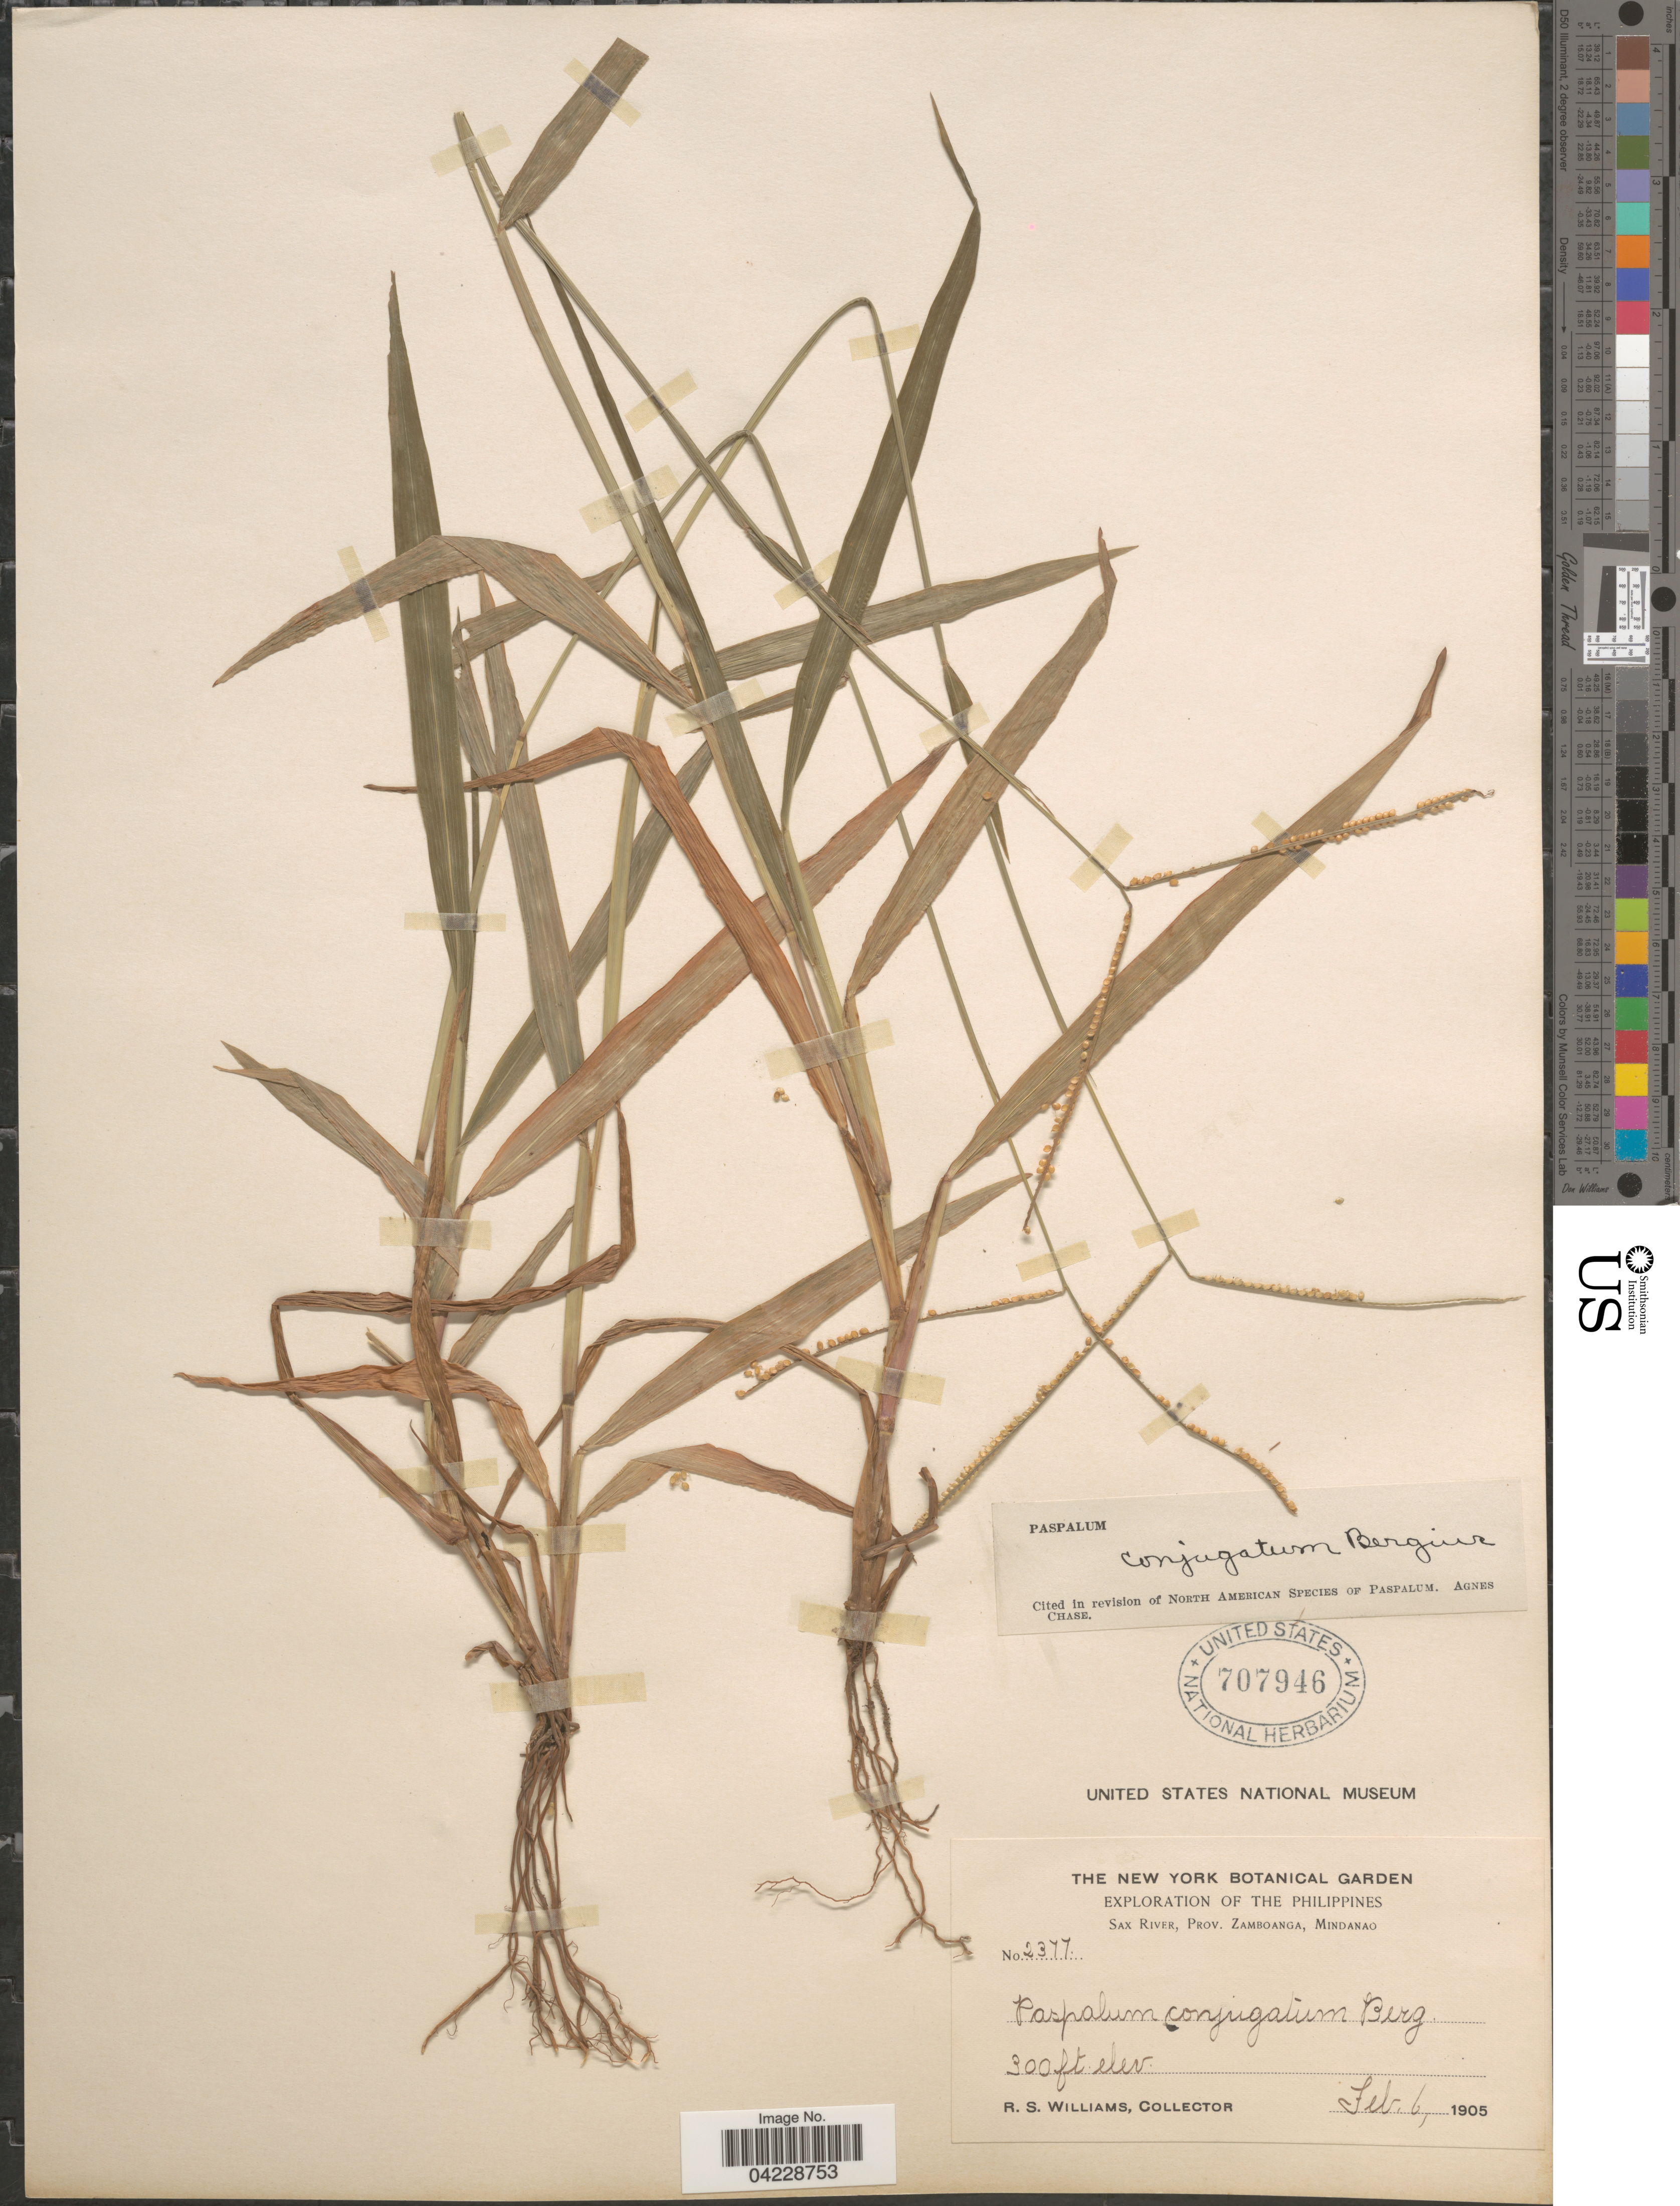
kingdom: Plantae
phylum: Tracheophyta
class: Liliopsida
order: Poales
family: Poaceae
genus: Paspalum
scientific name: Paspalum conjugatum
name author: P.J. Bergius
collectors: R. S. Williams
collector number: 2377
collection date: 1905-02-06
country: Philippines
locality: Exploration of the Philippines. Sax River, Prov. Zamboanga, Mindanao.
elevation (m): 91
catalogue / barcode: US 707946